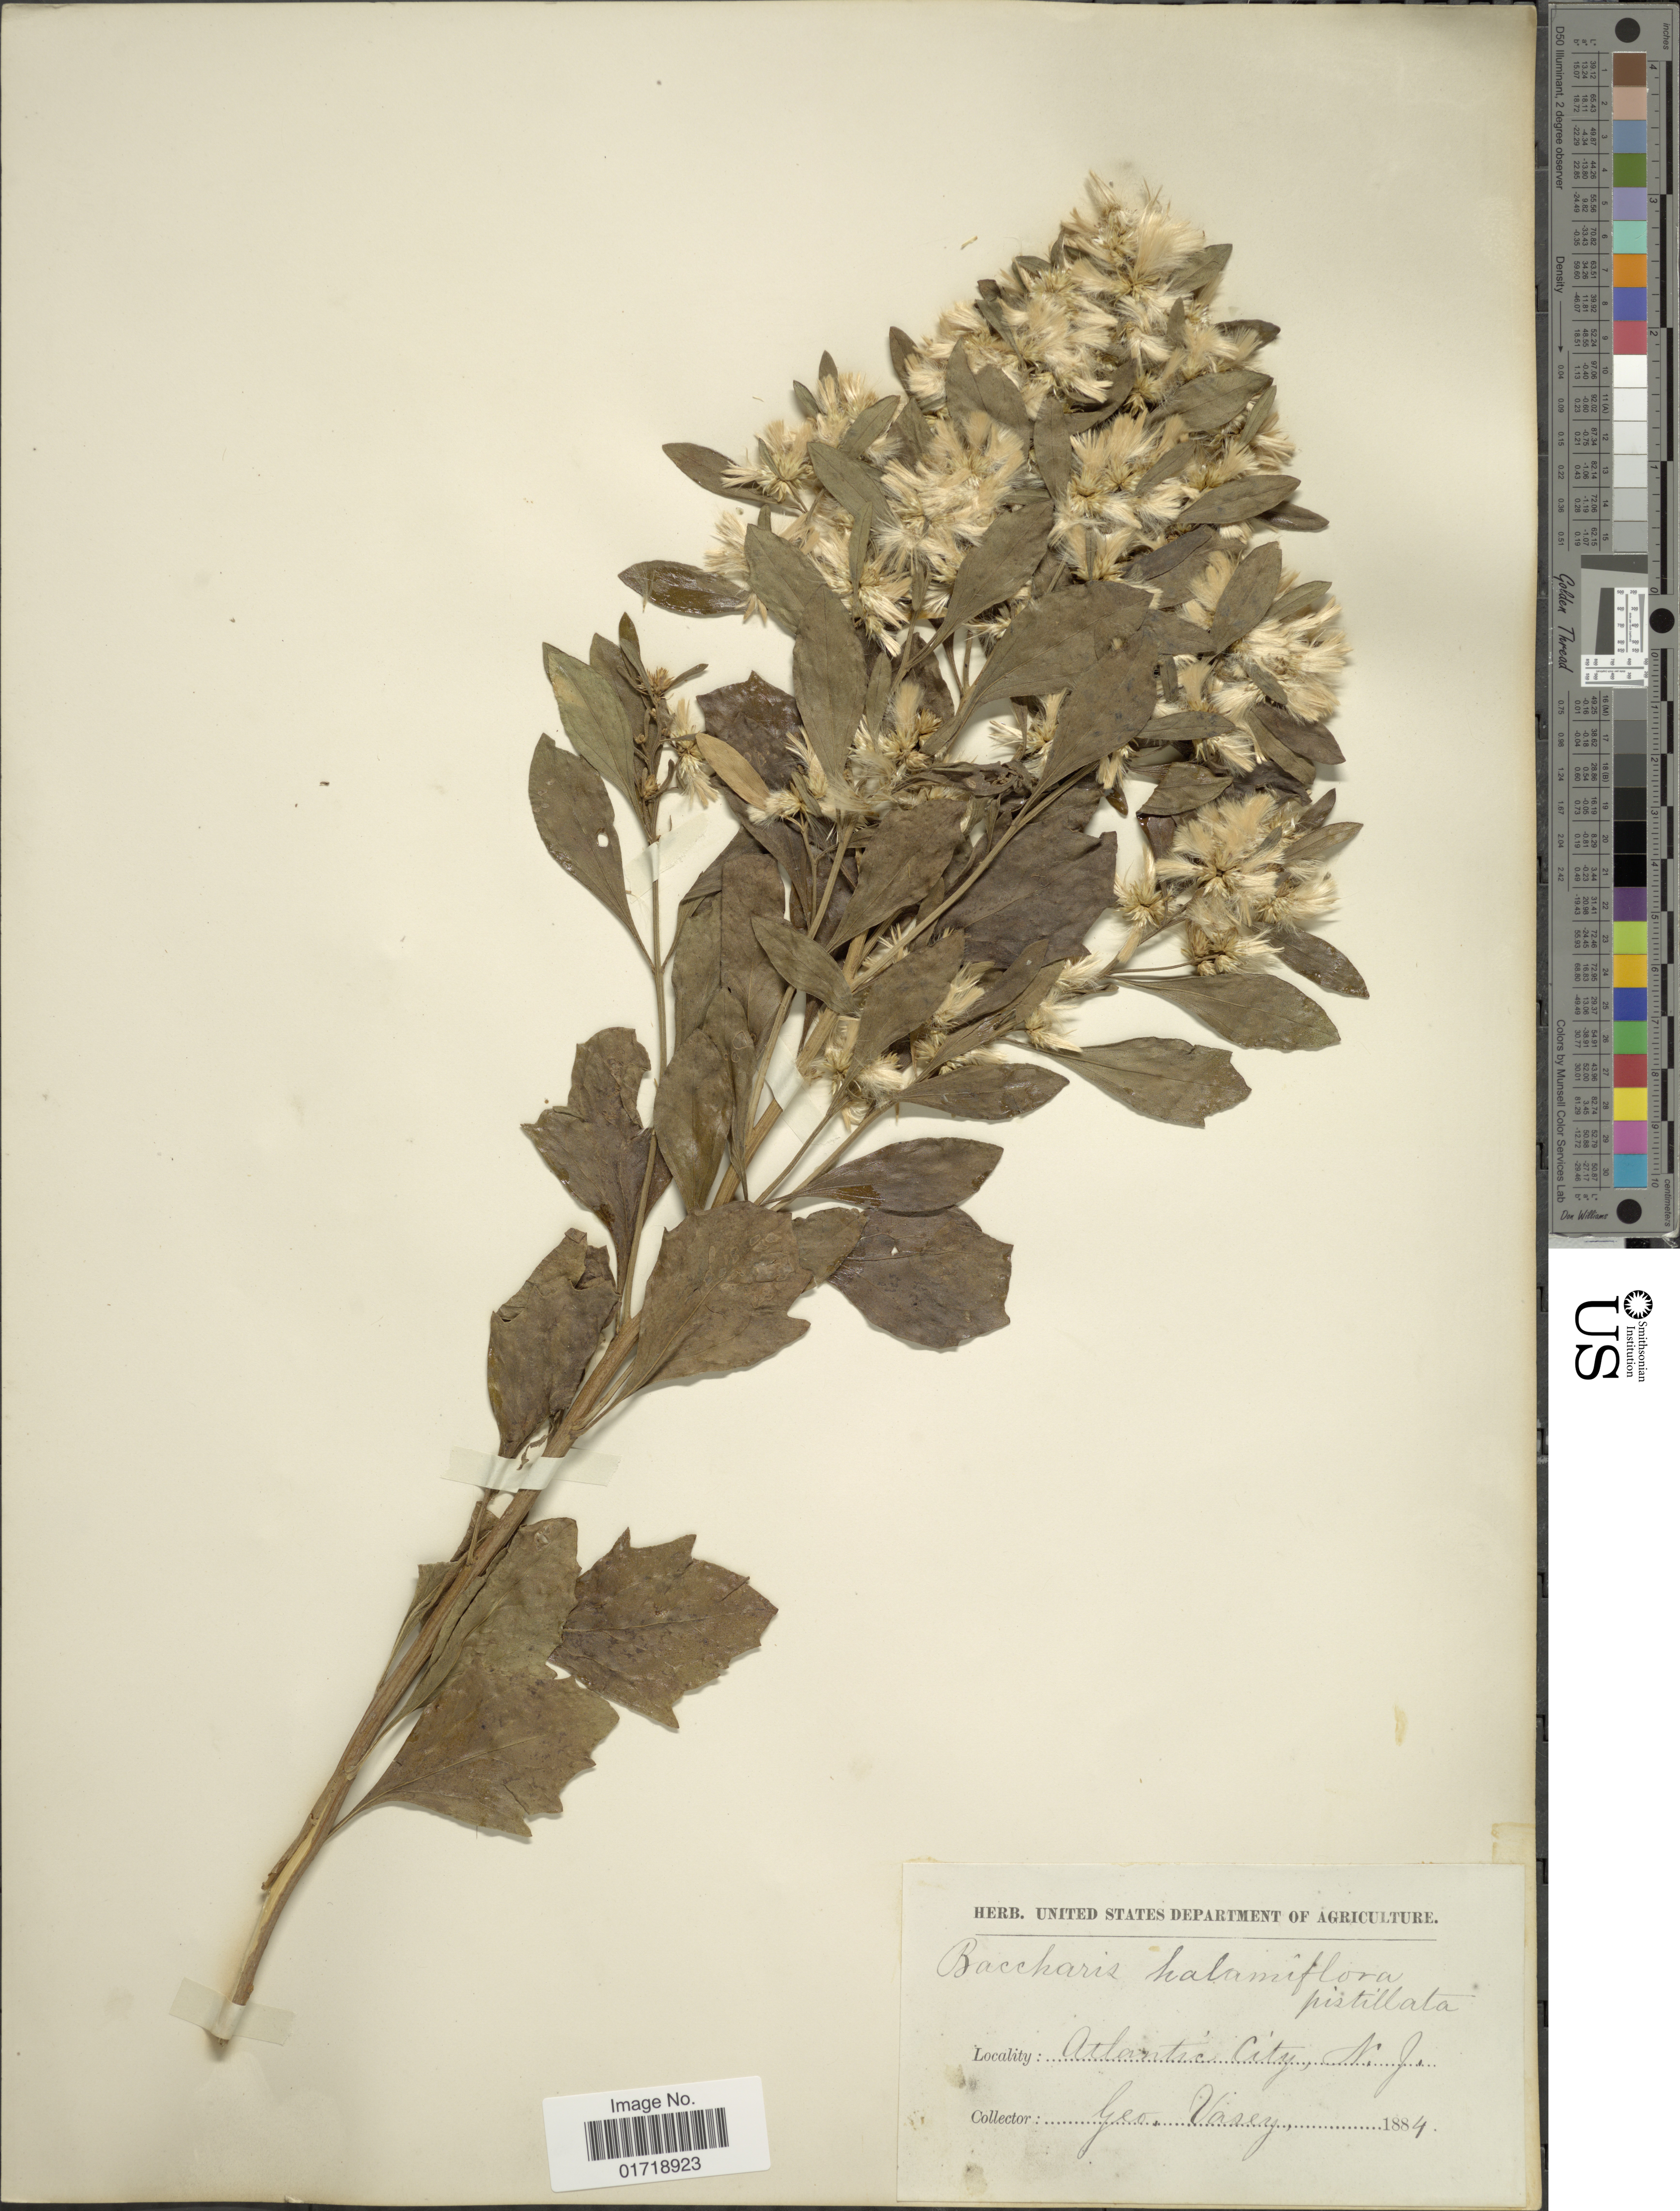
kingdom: Plantae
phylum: Tracheophyta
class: Magnoliopsida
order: Asterales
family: Asteraceae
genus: Baccharis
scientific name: Baccharis halimifolia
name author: L.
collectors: G. Vasey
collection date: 1884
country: United States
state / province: New Jersey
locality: Atlantic City, N. J.